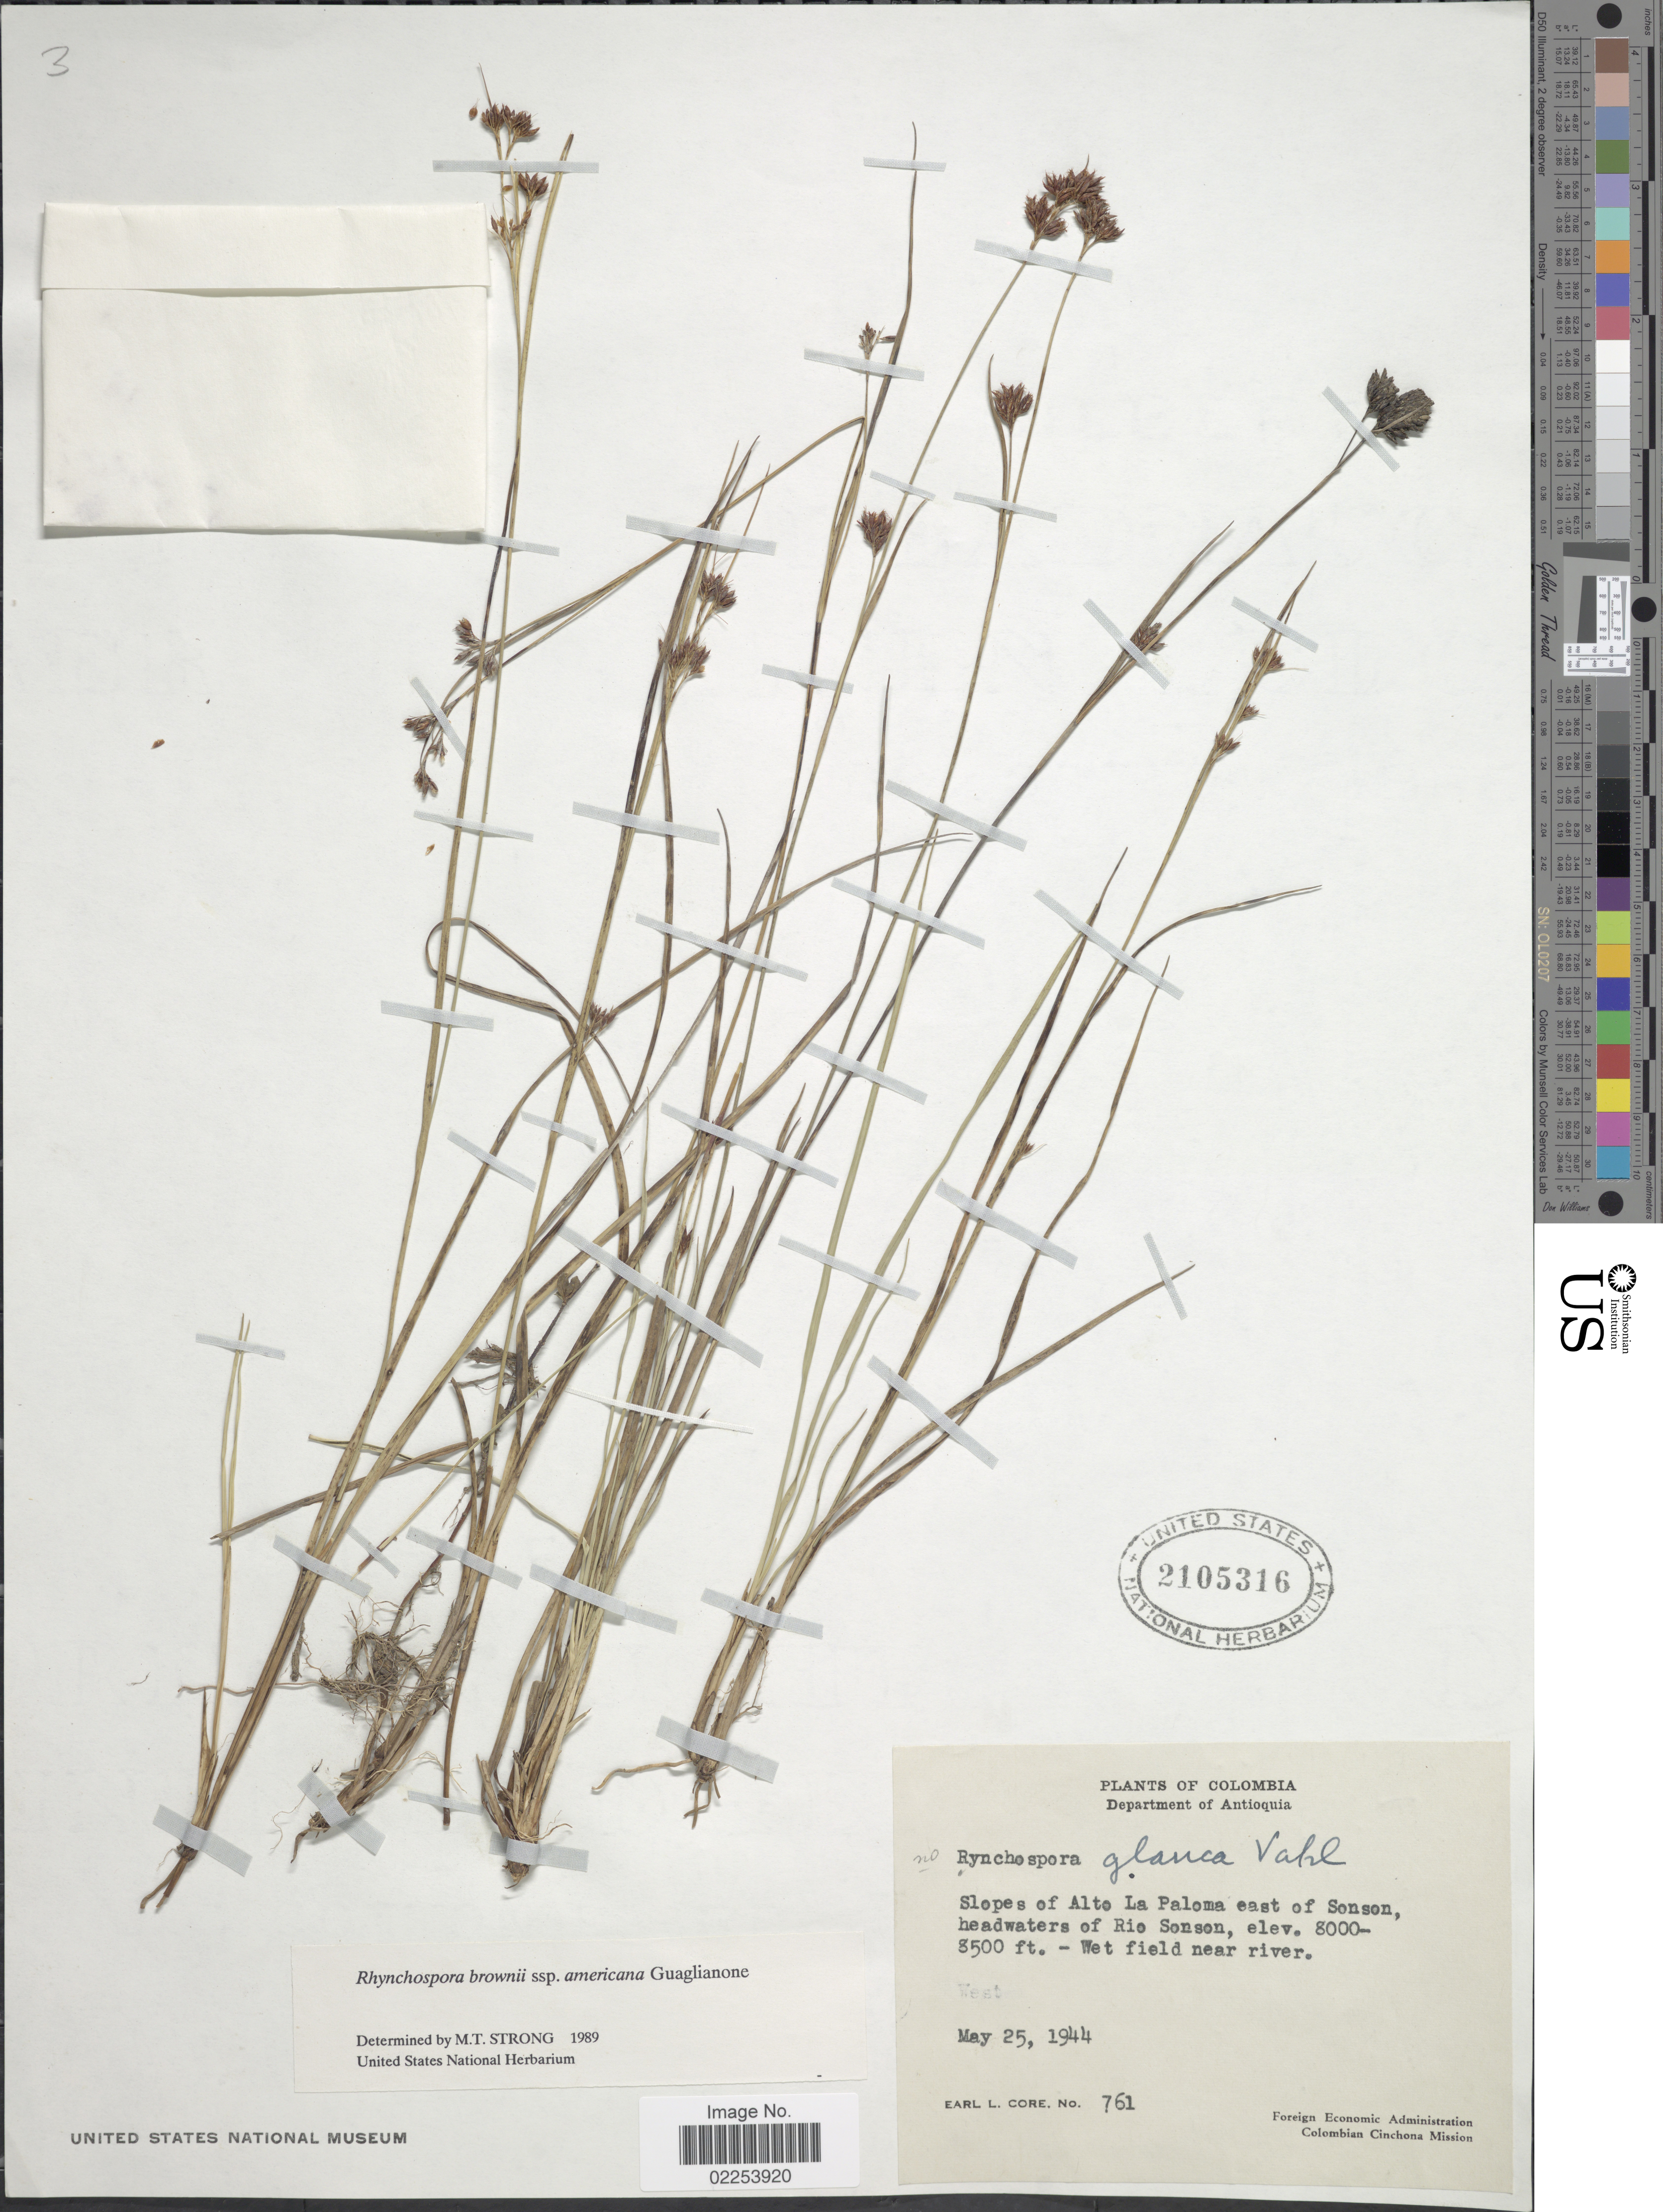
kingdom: Plantae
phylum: Tracheophyta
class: Liliopsida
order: Poales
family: Cyperaceae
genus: Rhynchospora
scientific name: Rhynchospora brownii subsp. americana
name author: Guagl.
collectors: E. L. Core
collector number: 761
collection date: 1944-05-25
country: Colombia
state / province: Antioquia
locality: Slopes of Alto La Paloma east of Sonson, headwaters of Rio Sonson. Wet field near river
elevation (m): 2438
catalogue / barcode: US 2105316